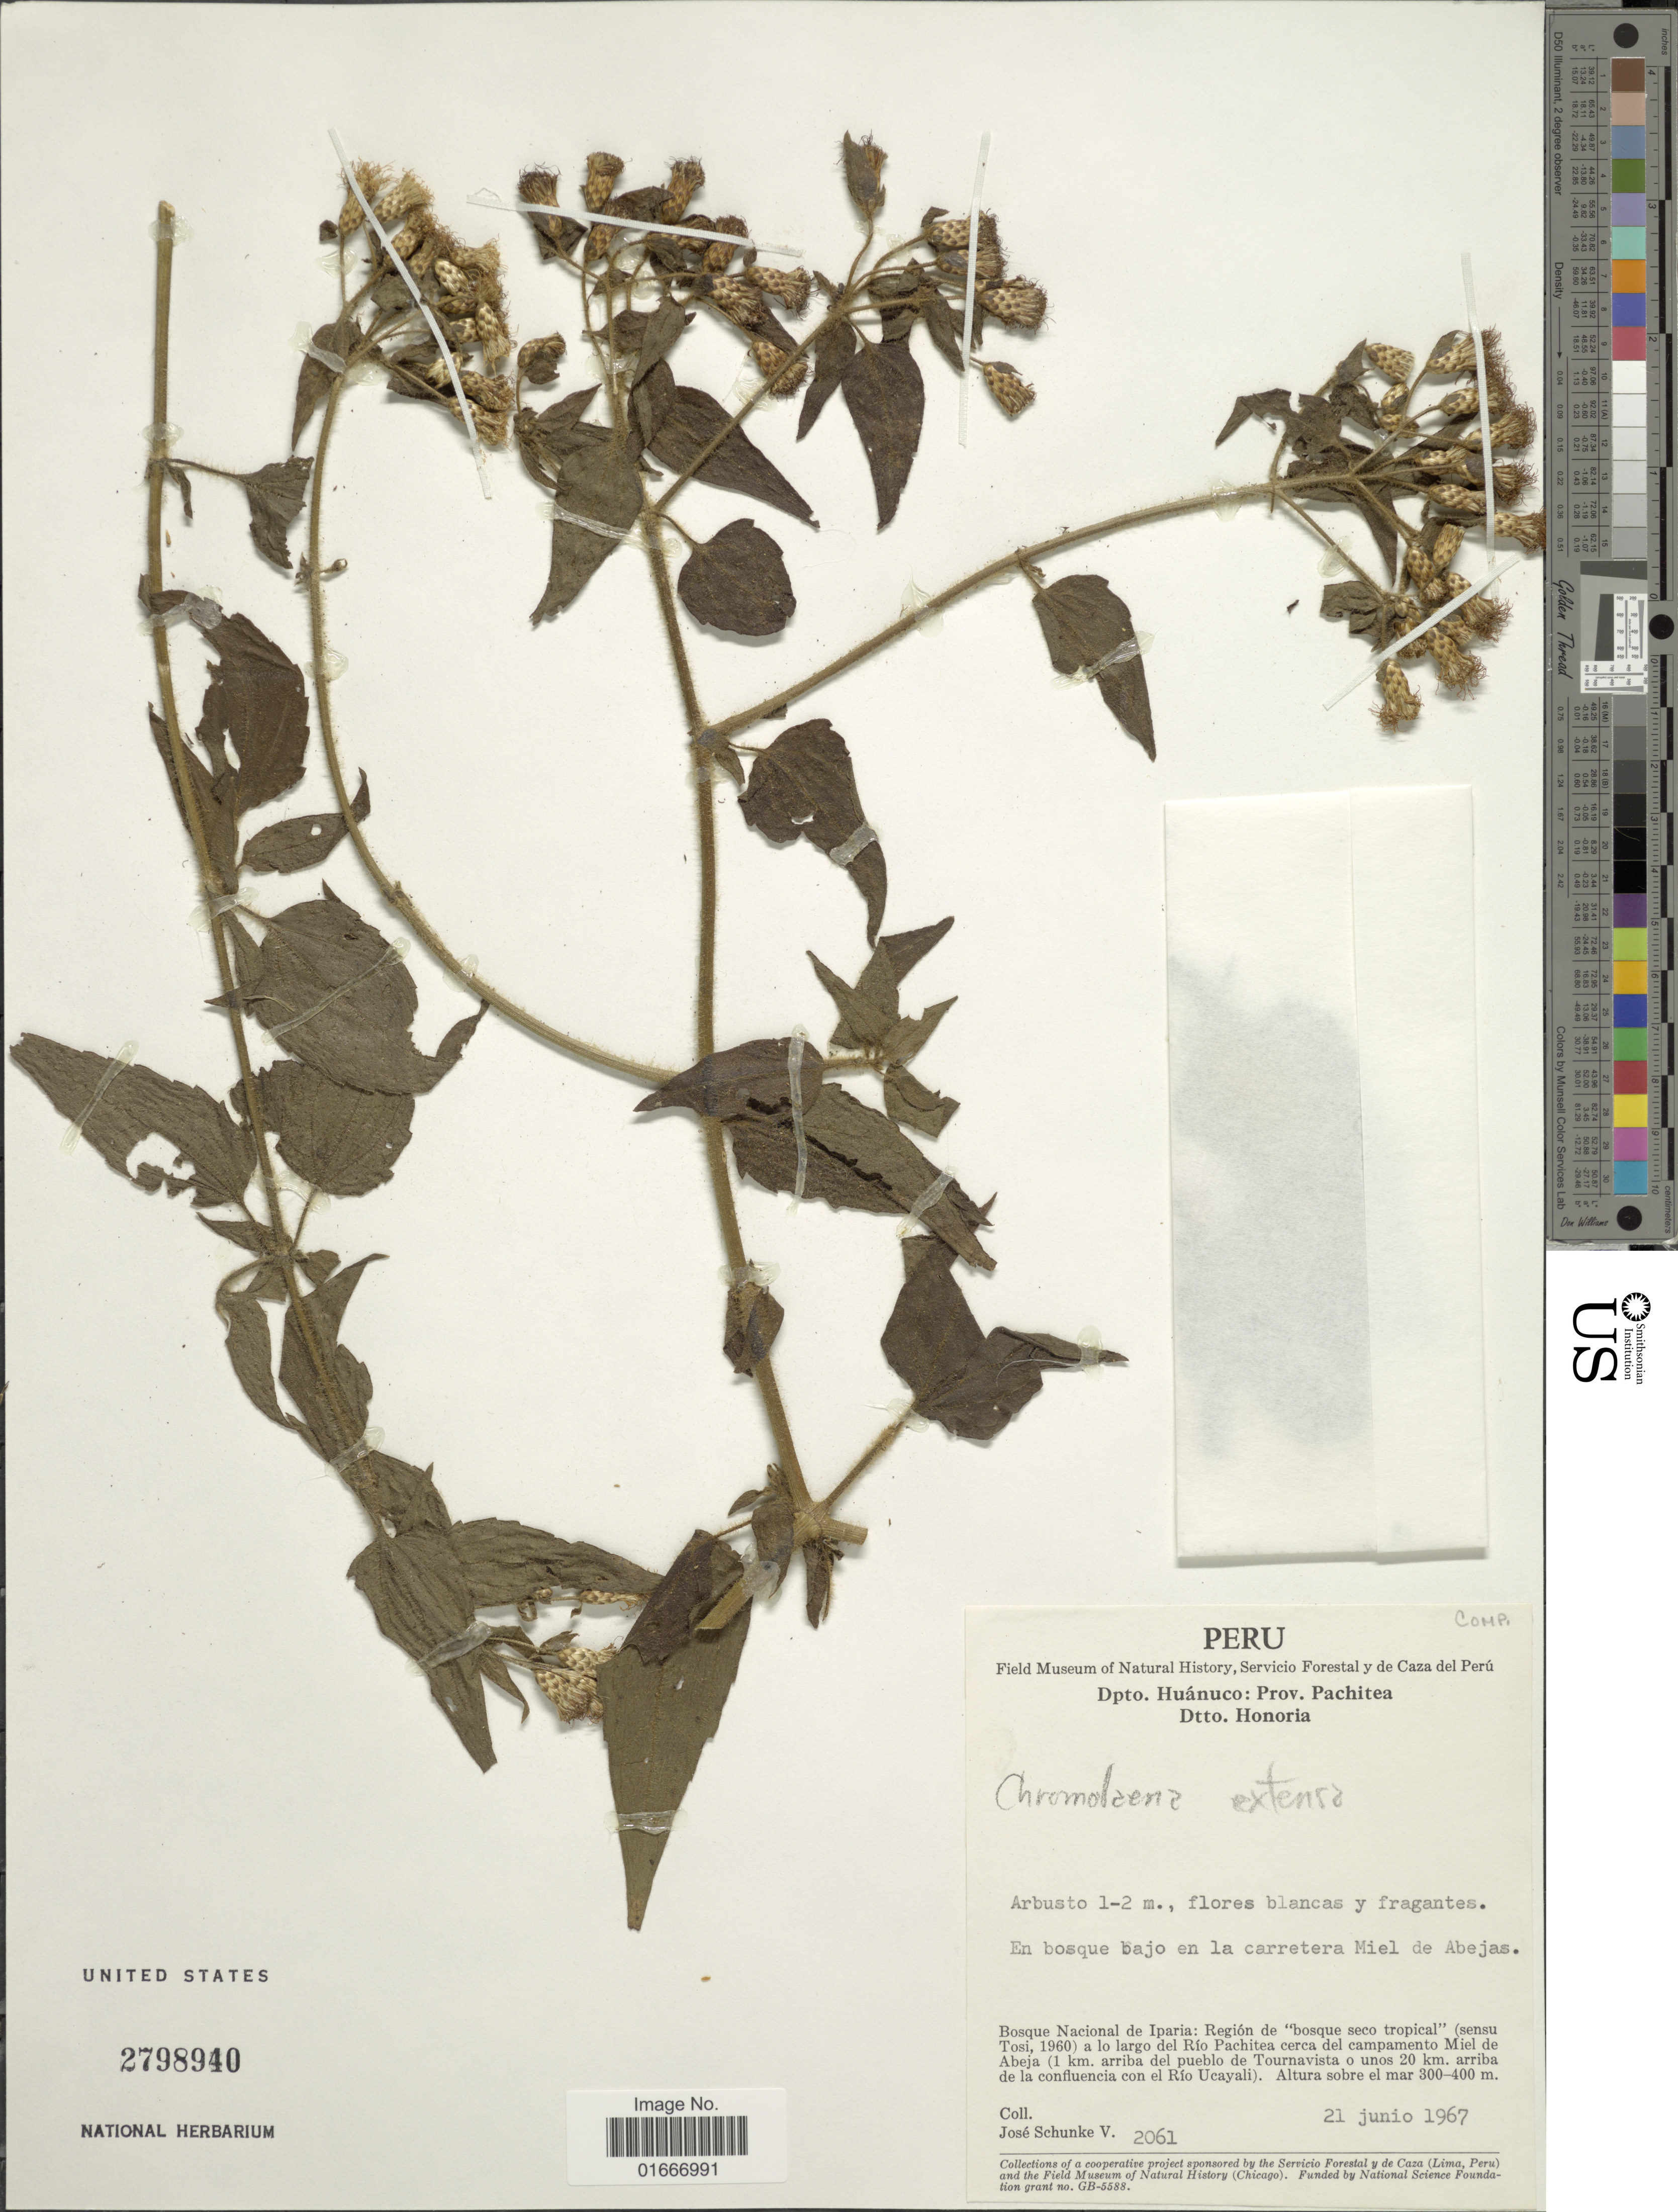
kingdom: Plantae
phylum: Tracheophyta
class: Magnoliopsida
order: Asterales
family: Asteraceae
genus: Chromolaena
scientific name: Chromolaena extensa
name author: (Gardner) R.M. King & H. Rob.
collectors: J. Schunke Vigo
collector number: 2061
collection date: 1967-06-21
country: Peru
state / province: Huánuco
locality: Prov. Pachitea. Dtto. Honoria. Bosque Nacional de Iparia: Region de "bosque seco tropical" (sensu Tosi, 1960) a lo largo del Rio Pachitea cerca del campamento Miel de Abeja (1 km. arriba del pueblo de Tournavista o unos 20 km. arriba de la confluencia con el Rio Ucayali)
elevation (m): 300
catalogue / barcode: US 2798940